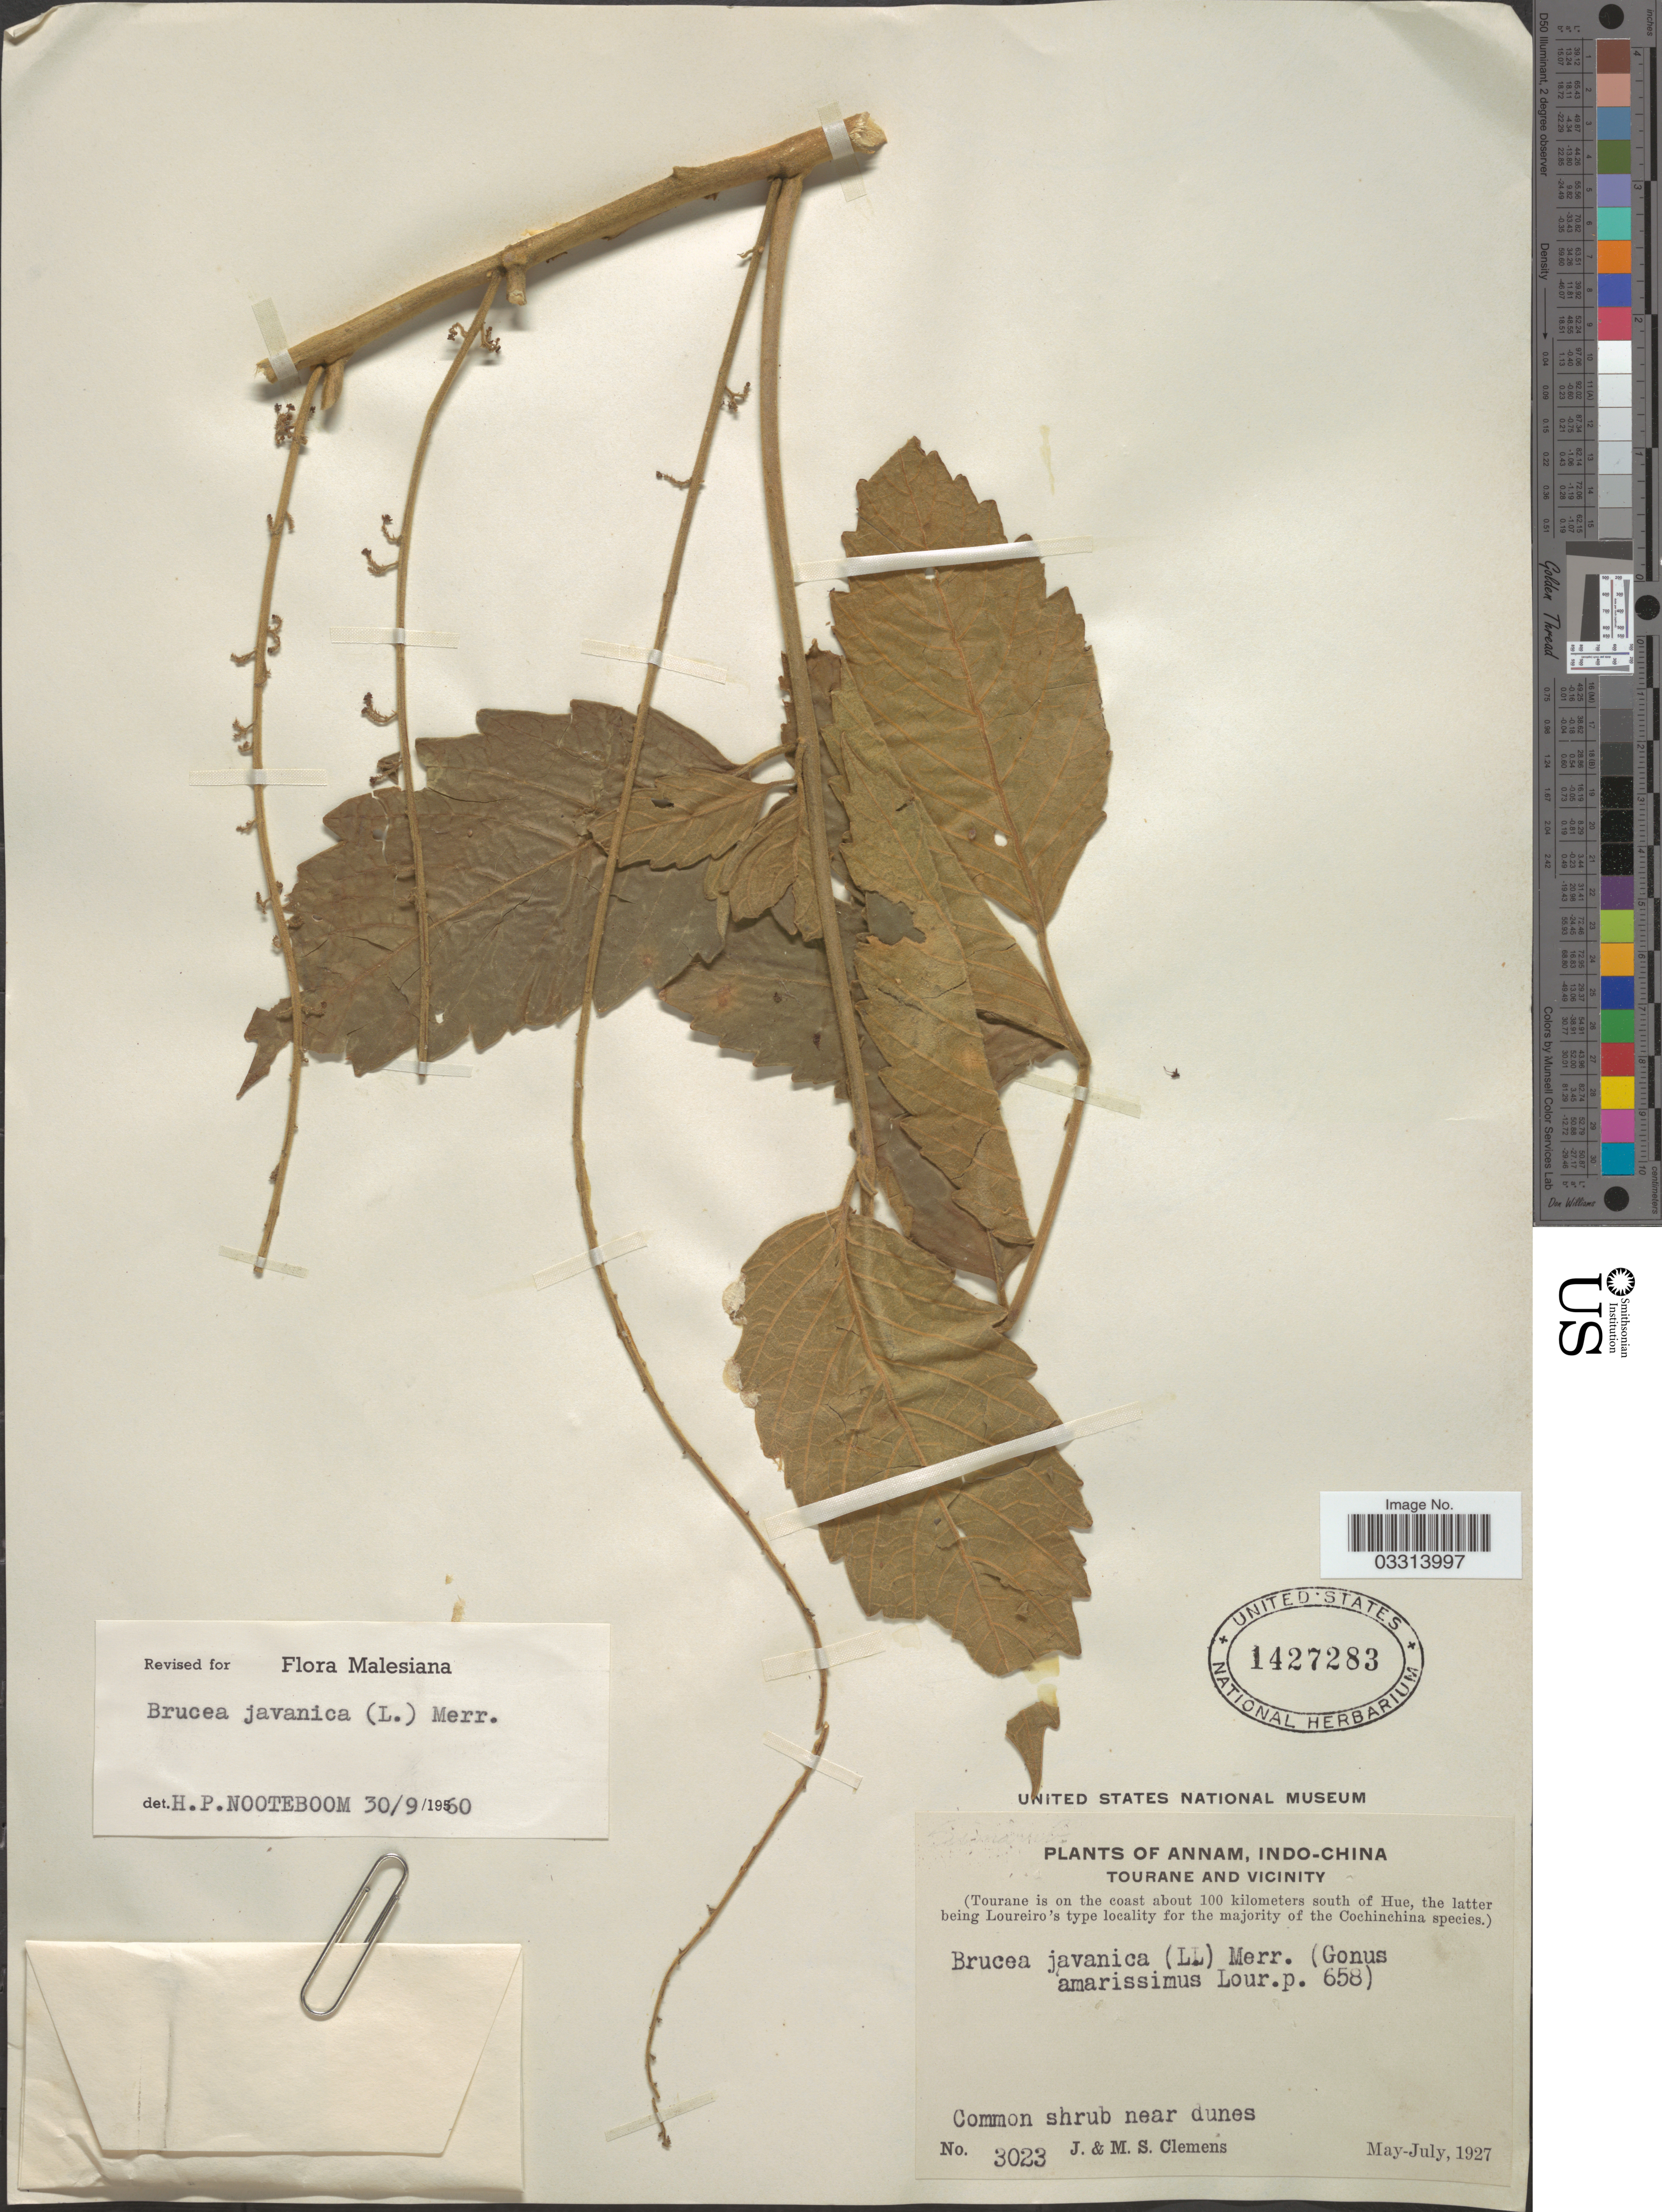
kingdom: Plantae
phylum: Tracheophyta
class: Magnoliopsida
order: Sapindales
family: Simaroubaceae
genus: Brucea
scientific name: Brucea javanica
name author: (L.) Merr.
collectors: J. Clemens & M. S. Clemens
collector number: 3023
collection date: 1927-05/1927-07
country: Vietnam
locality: Annam, Indo-China. Tourane and vicinity. (Tourane is on the coast about 100 kilometers south of Hue).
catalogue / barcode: US 1427283